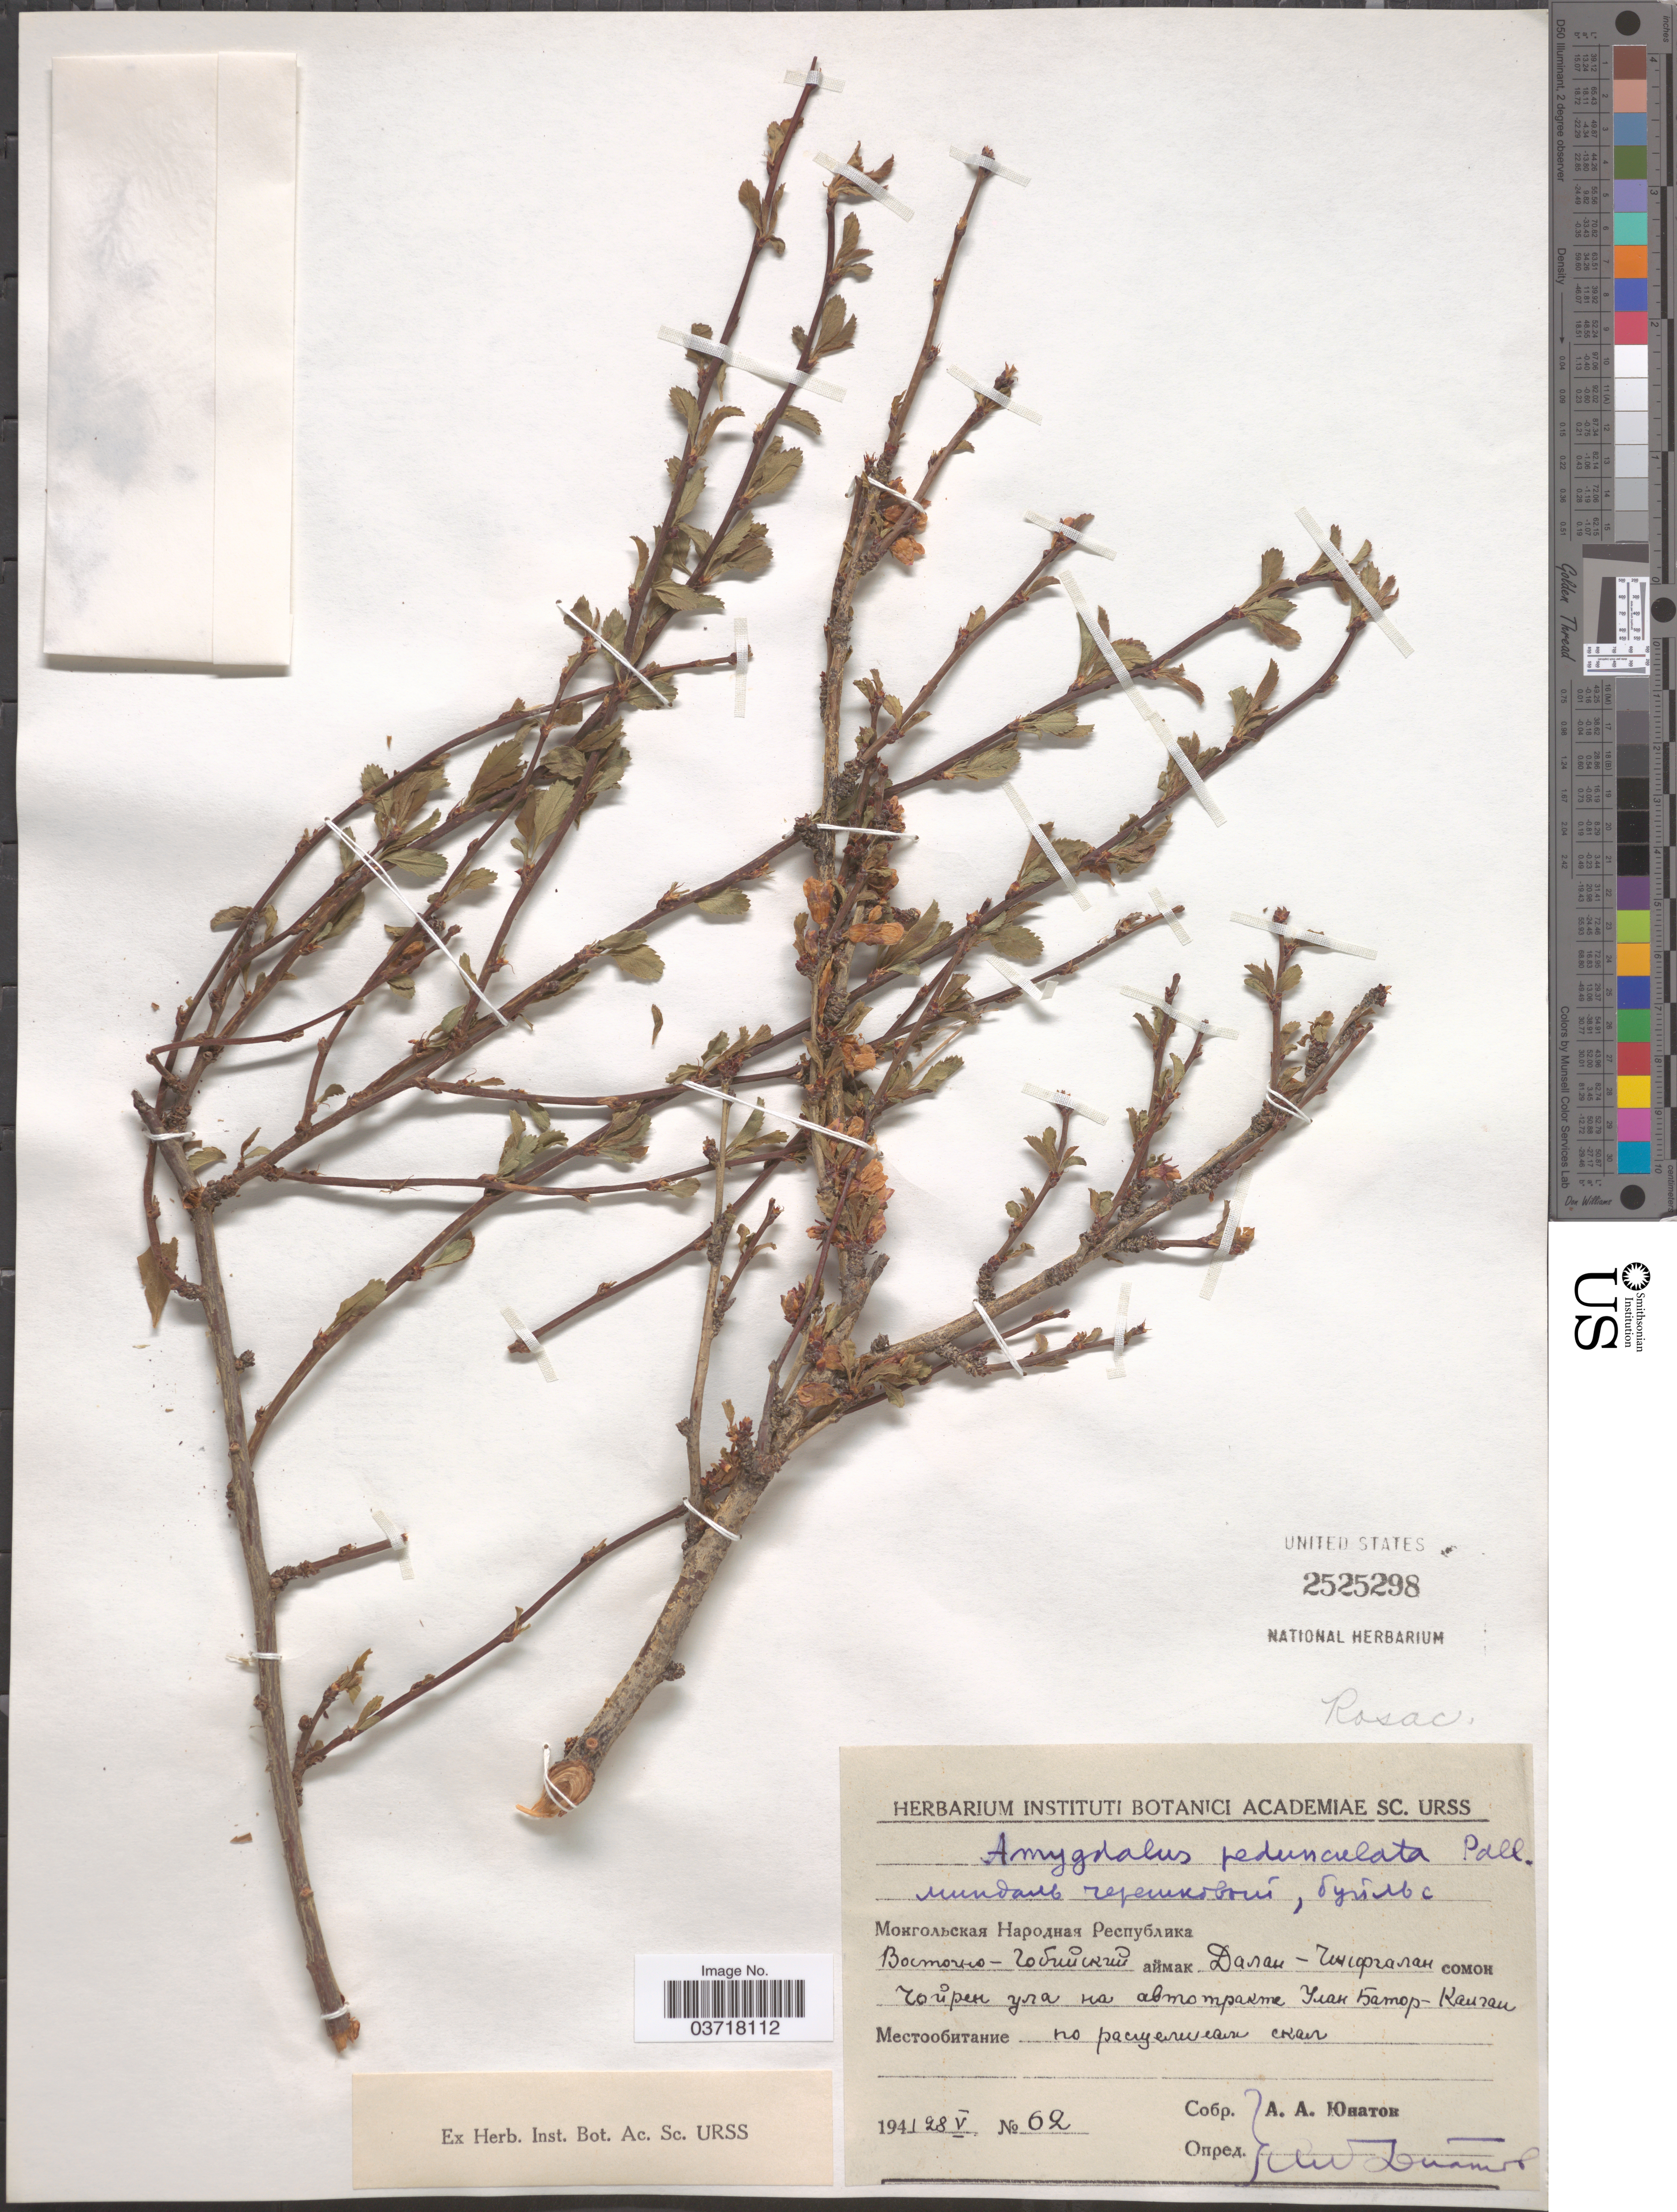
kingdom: Plantae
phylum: Tracheophyta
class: Magnoliopsida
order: Rosales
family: Rosaceae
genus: Prunus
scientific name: Prunus pedunculata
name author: (Pall.) Maxim.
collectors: X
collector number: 62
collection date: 1941-05-28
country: Mongolia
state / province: Dornogov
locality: Dalanjargalan, Choyren on the road between Ulaanbaatar and Kalgan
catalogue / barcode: US 2525298